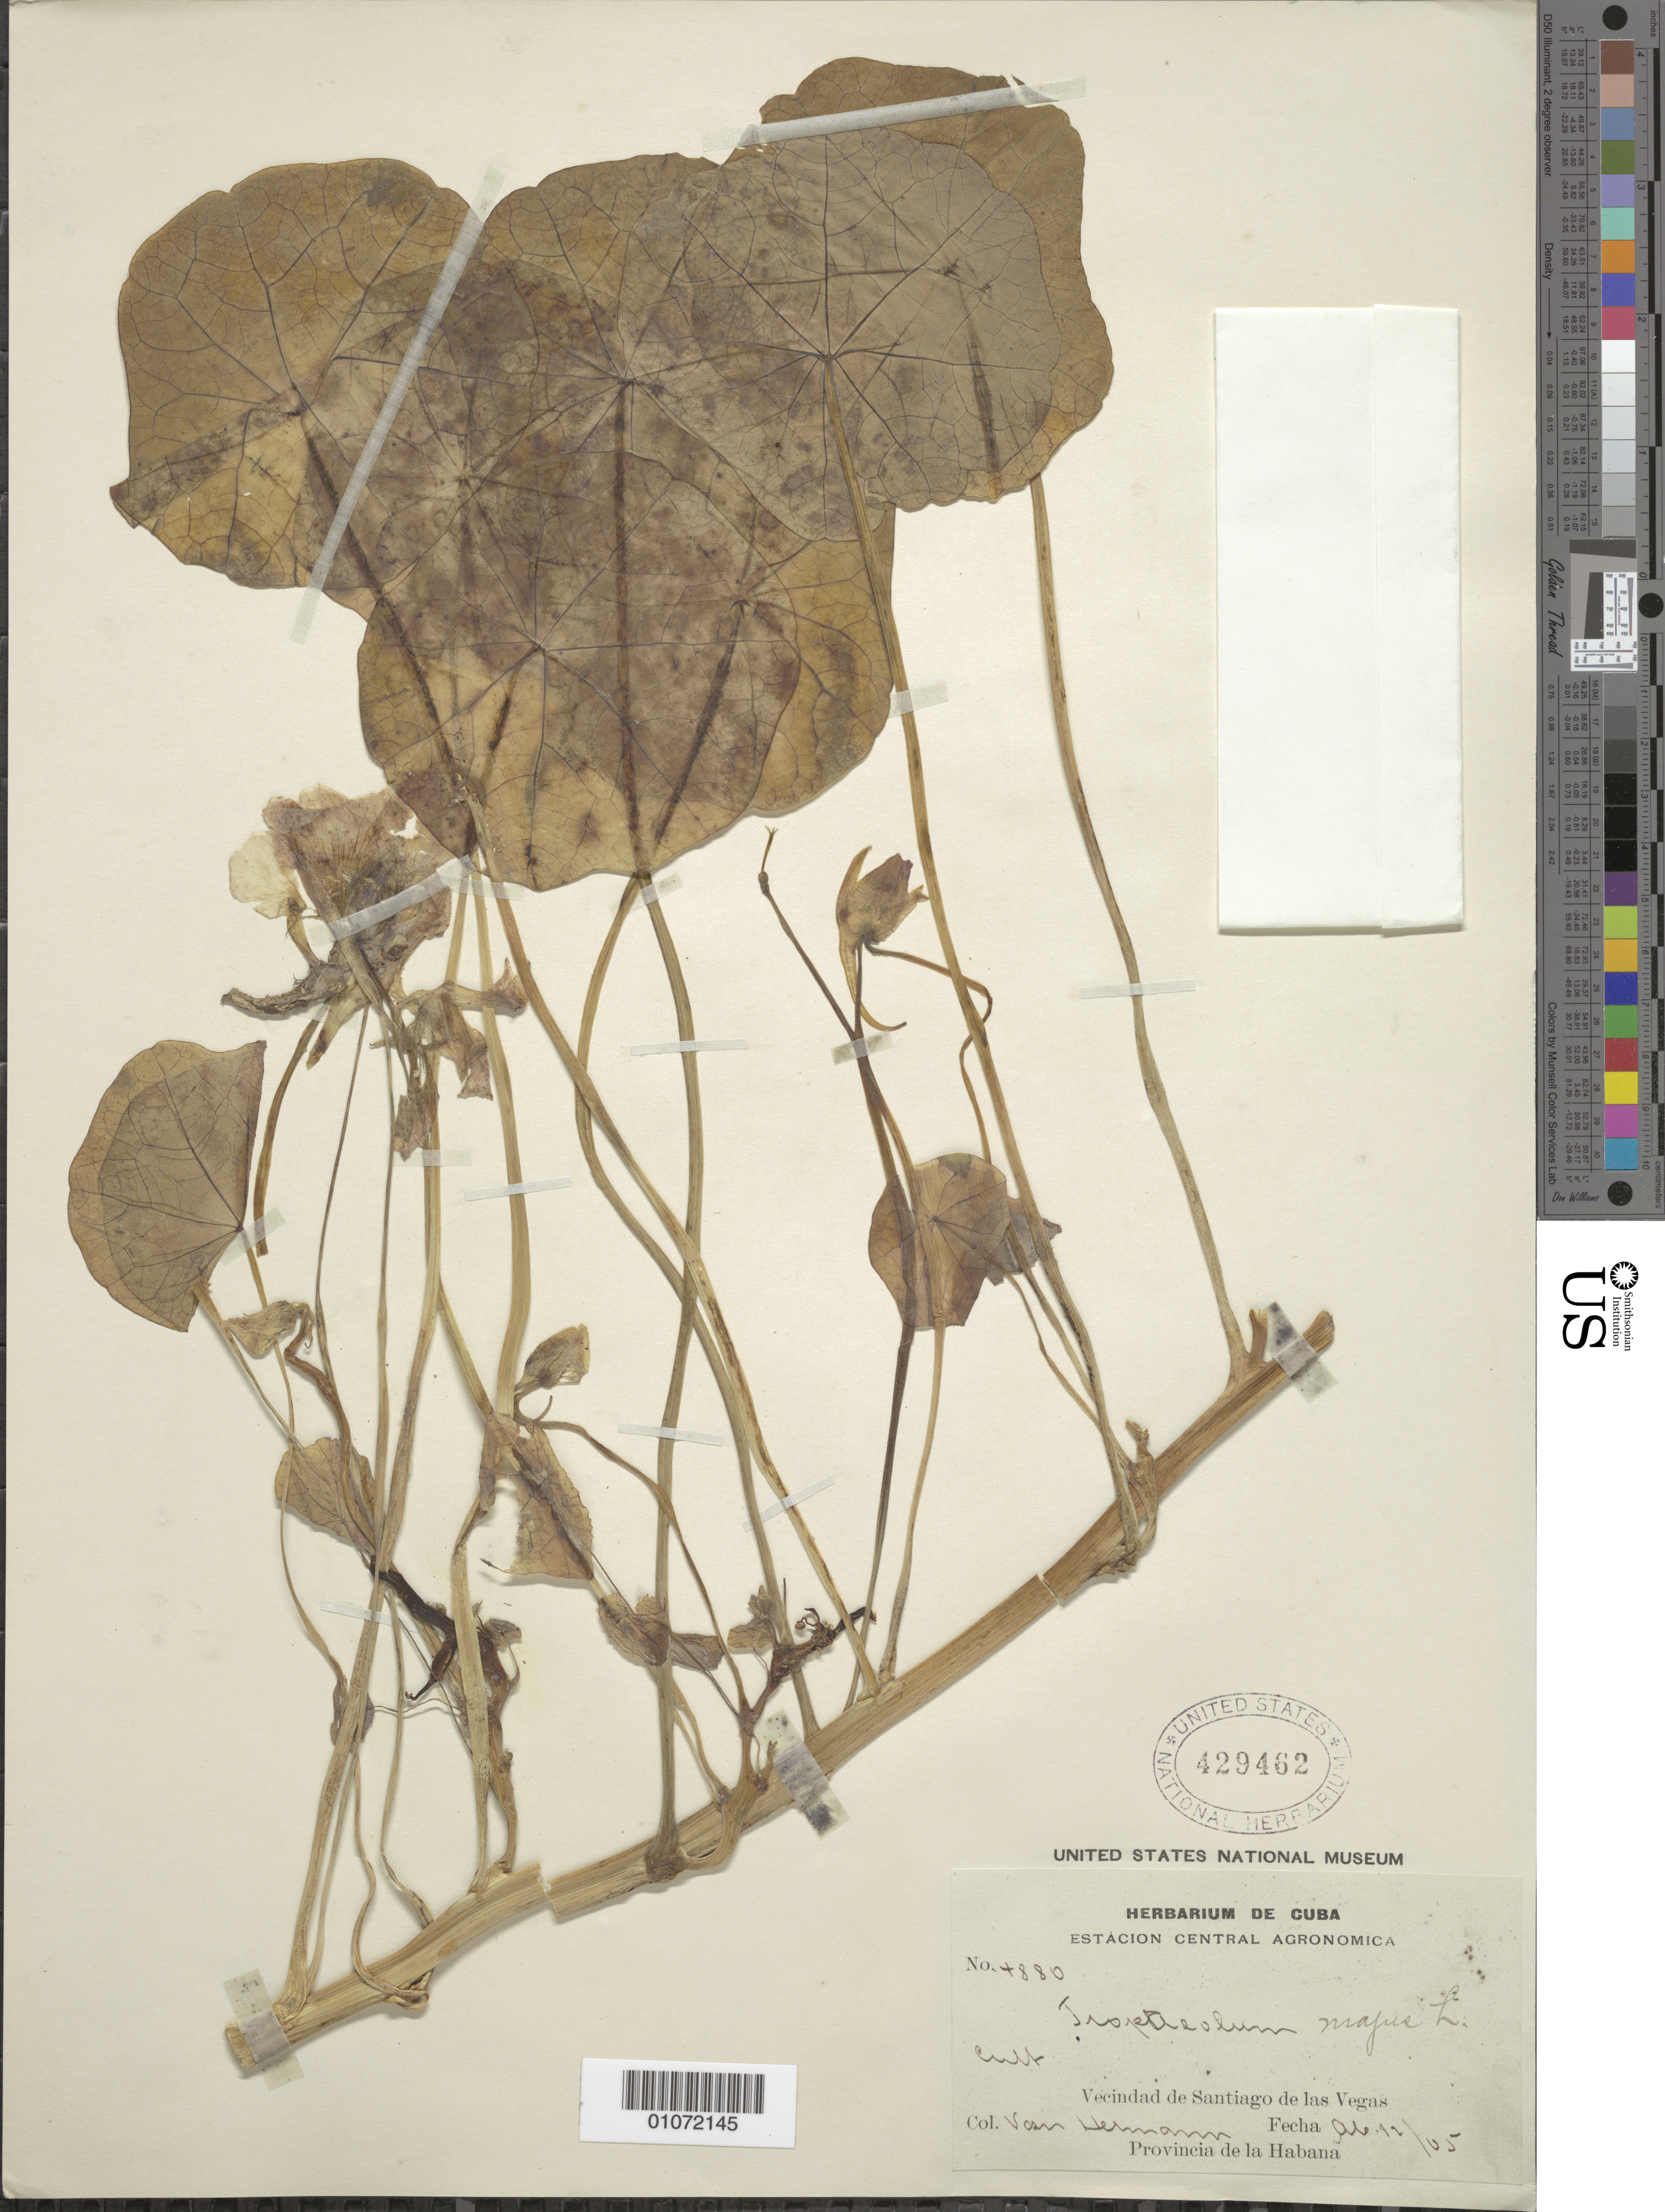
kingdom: Plantae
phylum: Tracheophyta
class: Magnoliopsida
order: Brassicales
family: Tropaeolaceae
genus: Tropaeolum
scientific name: Tropaeolum majus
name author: L.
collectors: H. A. Van Hermann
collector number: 4880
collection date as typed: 12 Jan 1905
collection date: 1905-01-12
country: Cuba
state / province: Santiago de Cuba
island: Cuba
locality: Santiago de Cuba [Oriente]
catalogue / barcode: US 429462